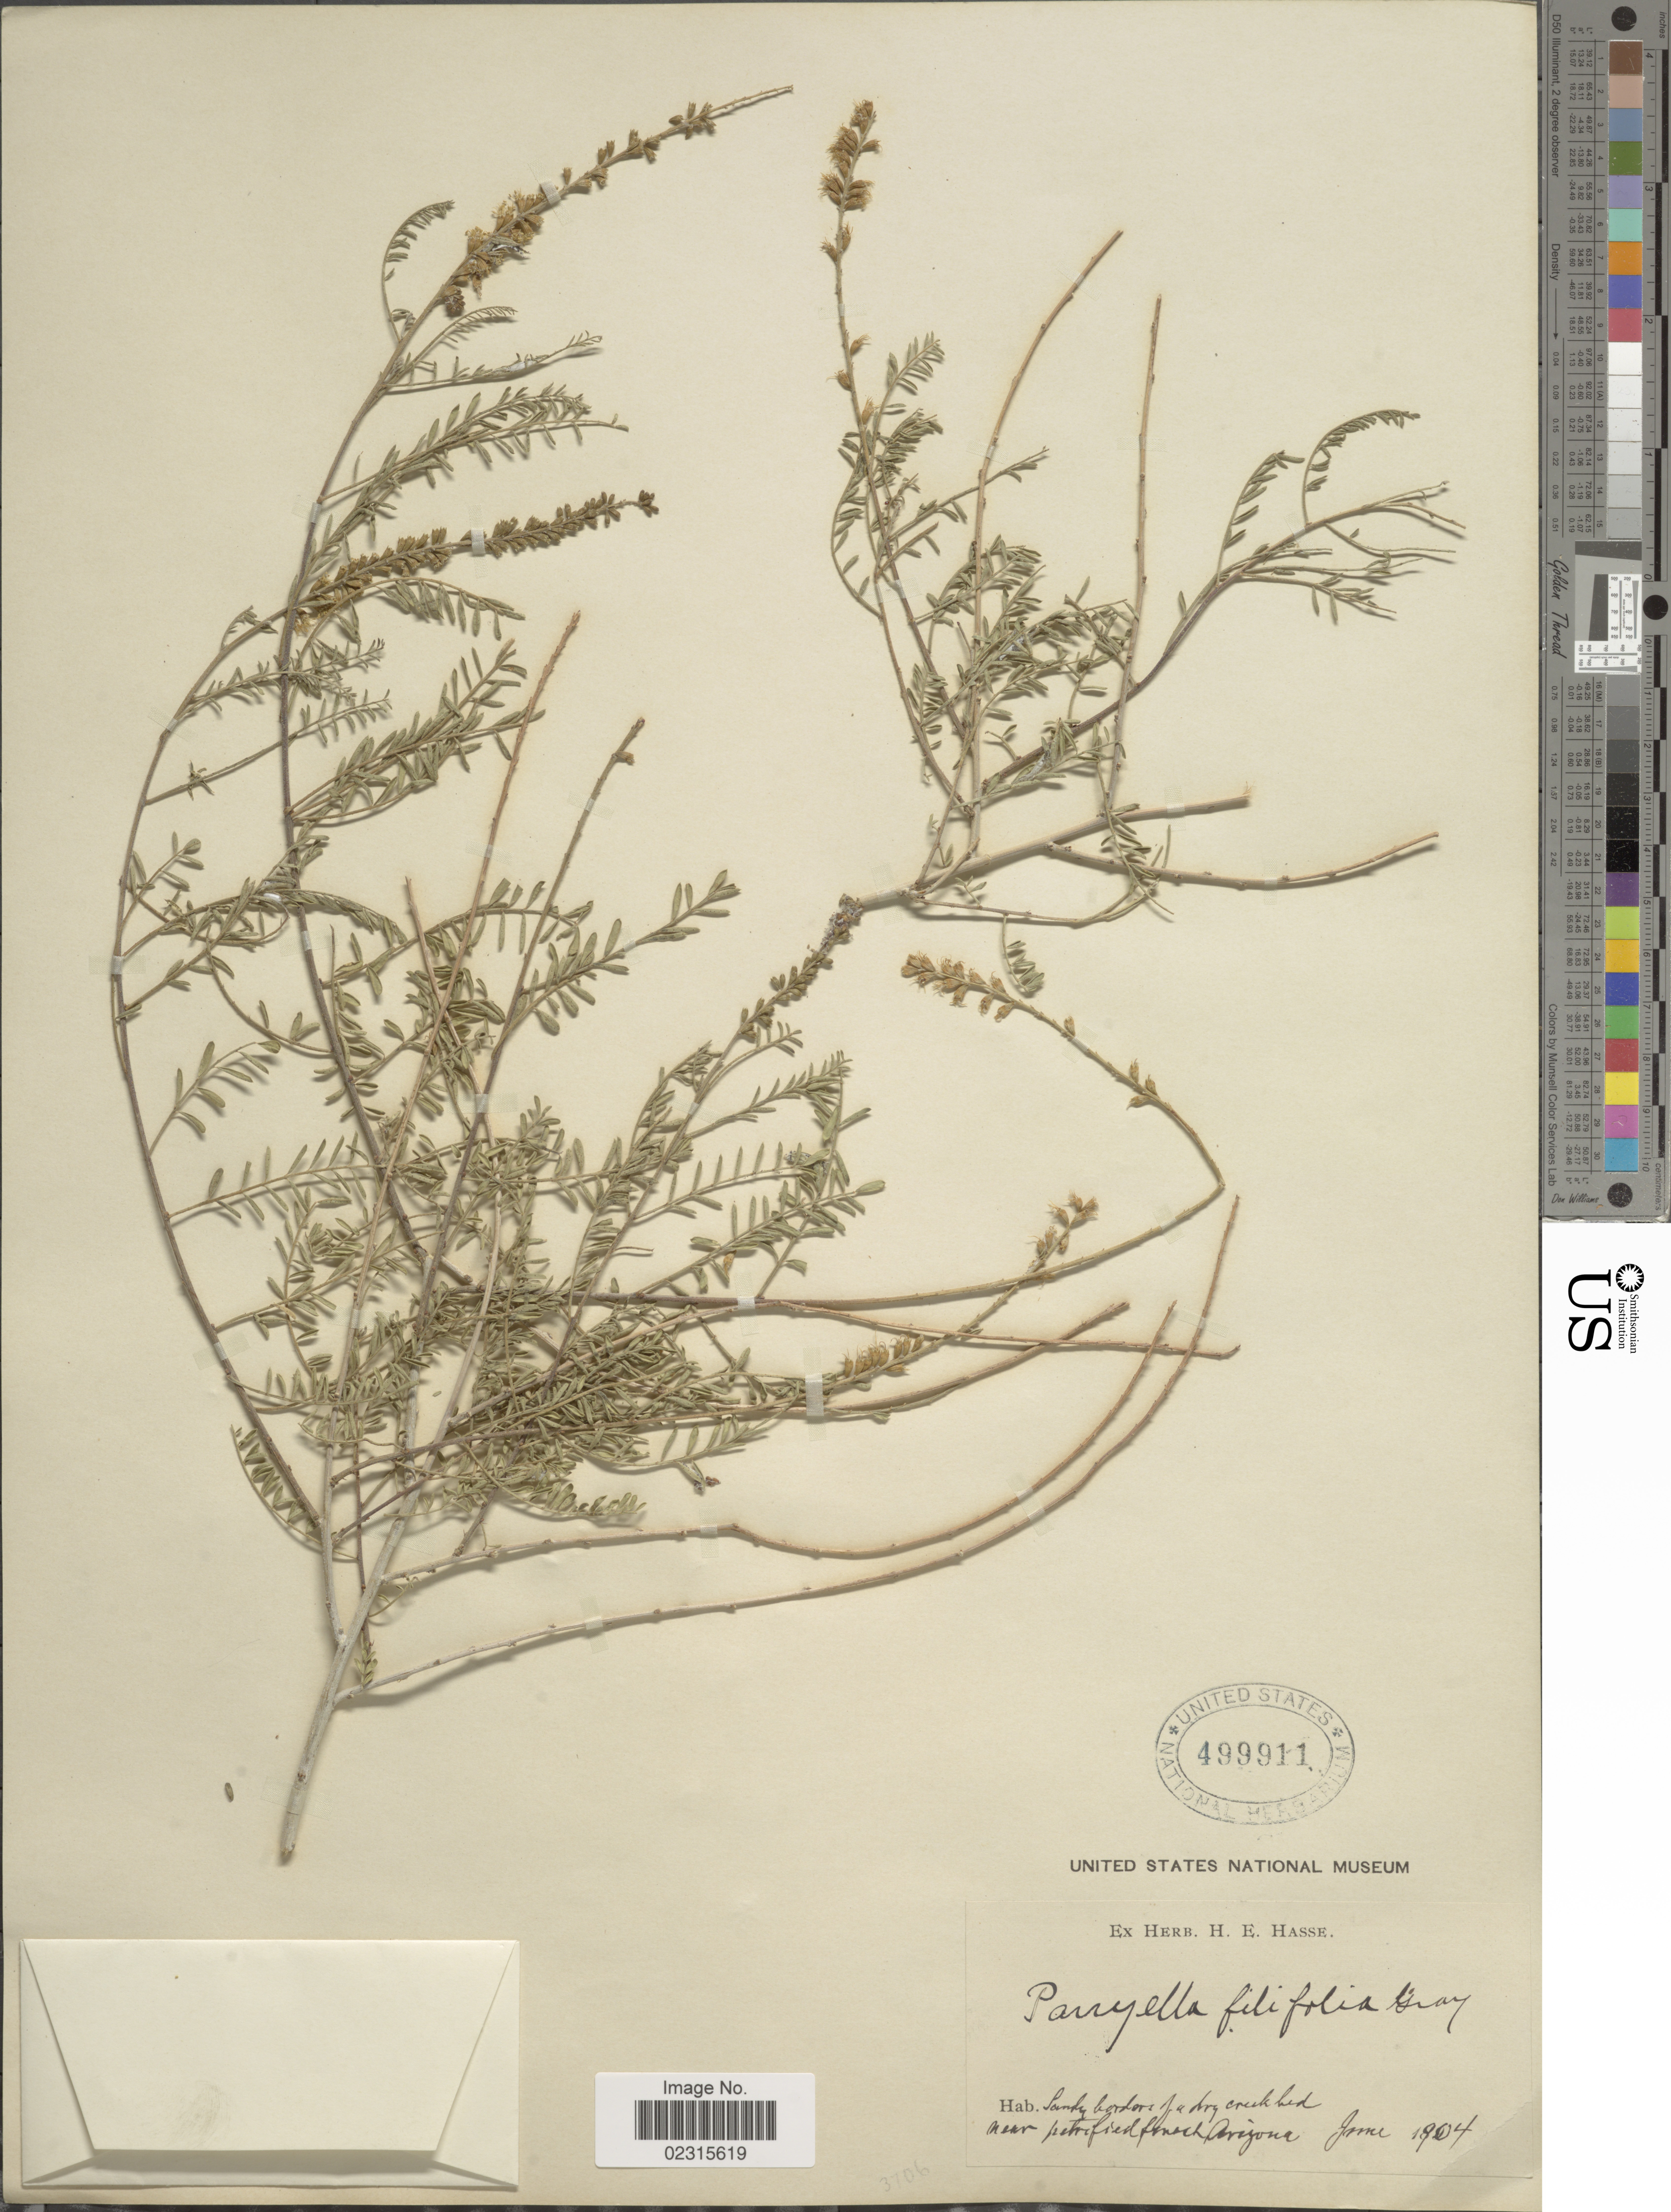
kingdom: Plantae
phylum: Tracheophyta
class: Magnoliopsida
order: Fabales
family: Fabaceae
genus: Parryella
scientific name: Parryella filifolia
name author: Torr. & A. Gray ex A. Gray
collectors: ex herb. H.E. Hasse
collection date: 1904-06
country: United States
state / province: Arizona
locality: Near Petrified Forest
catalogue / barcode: US 499911